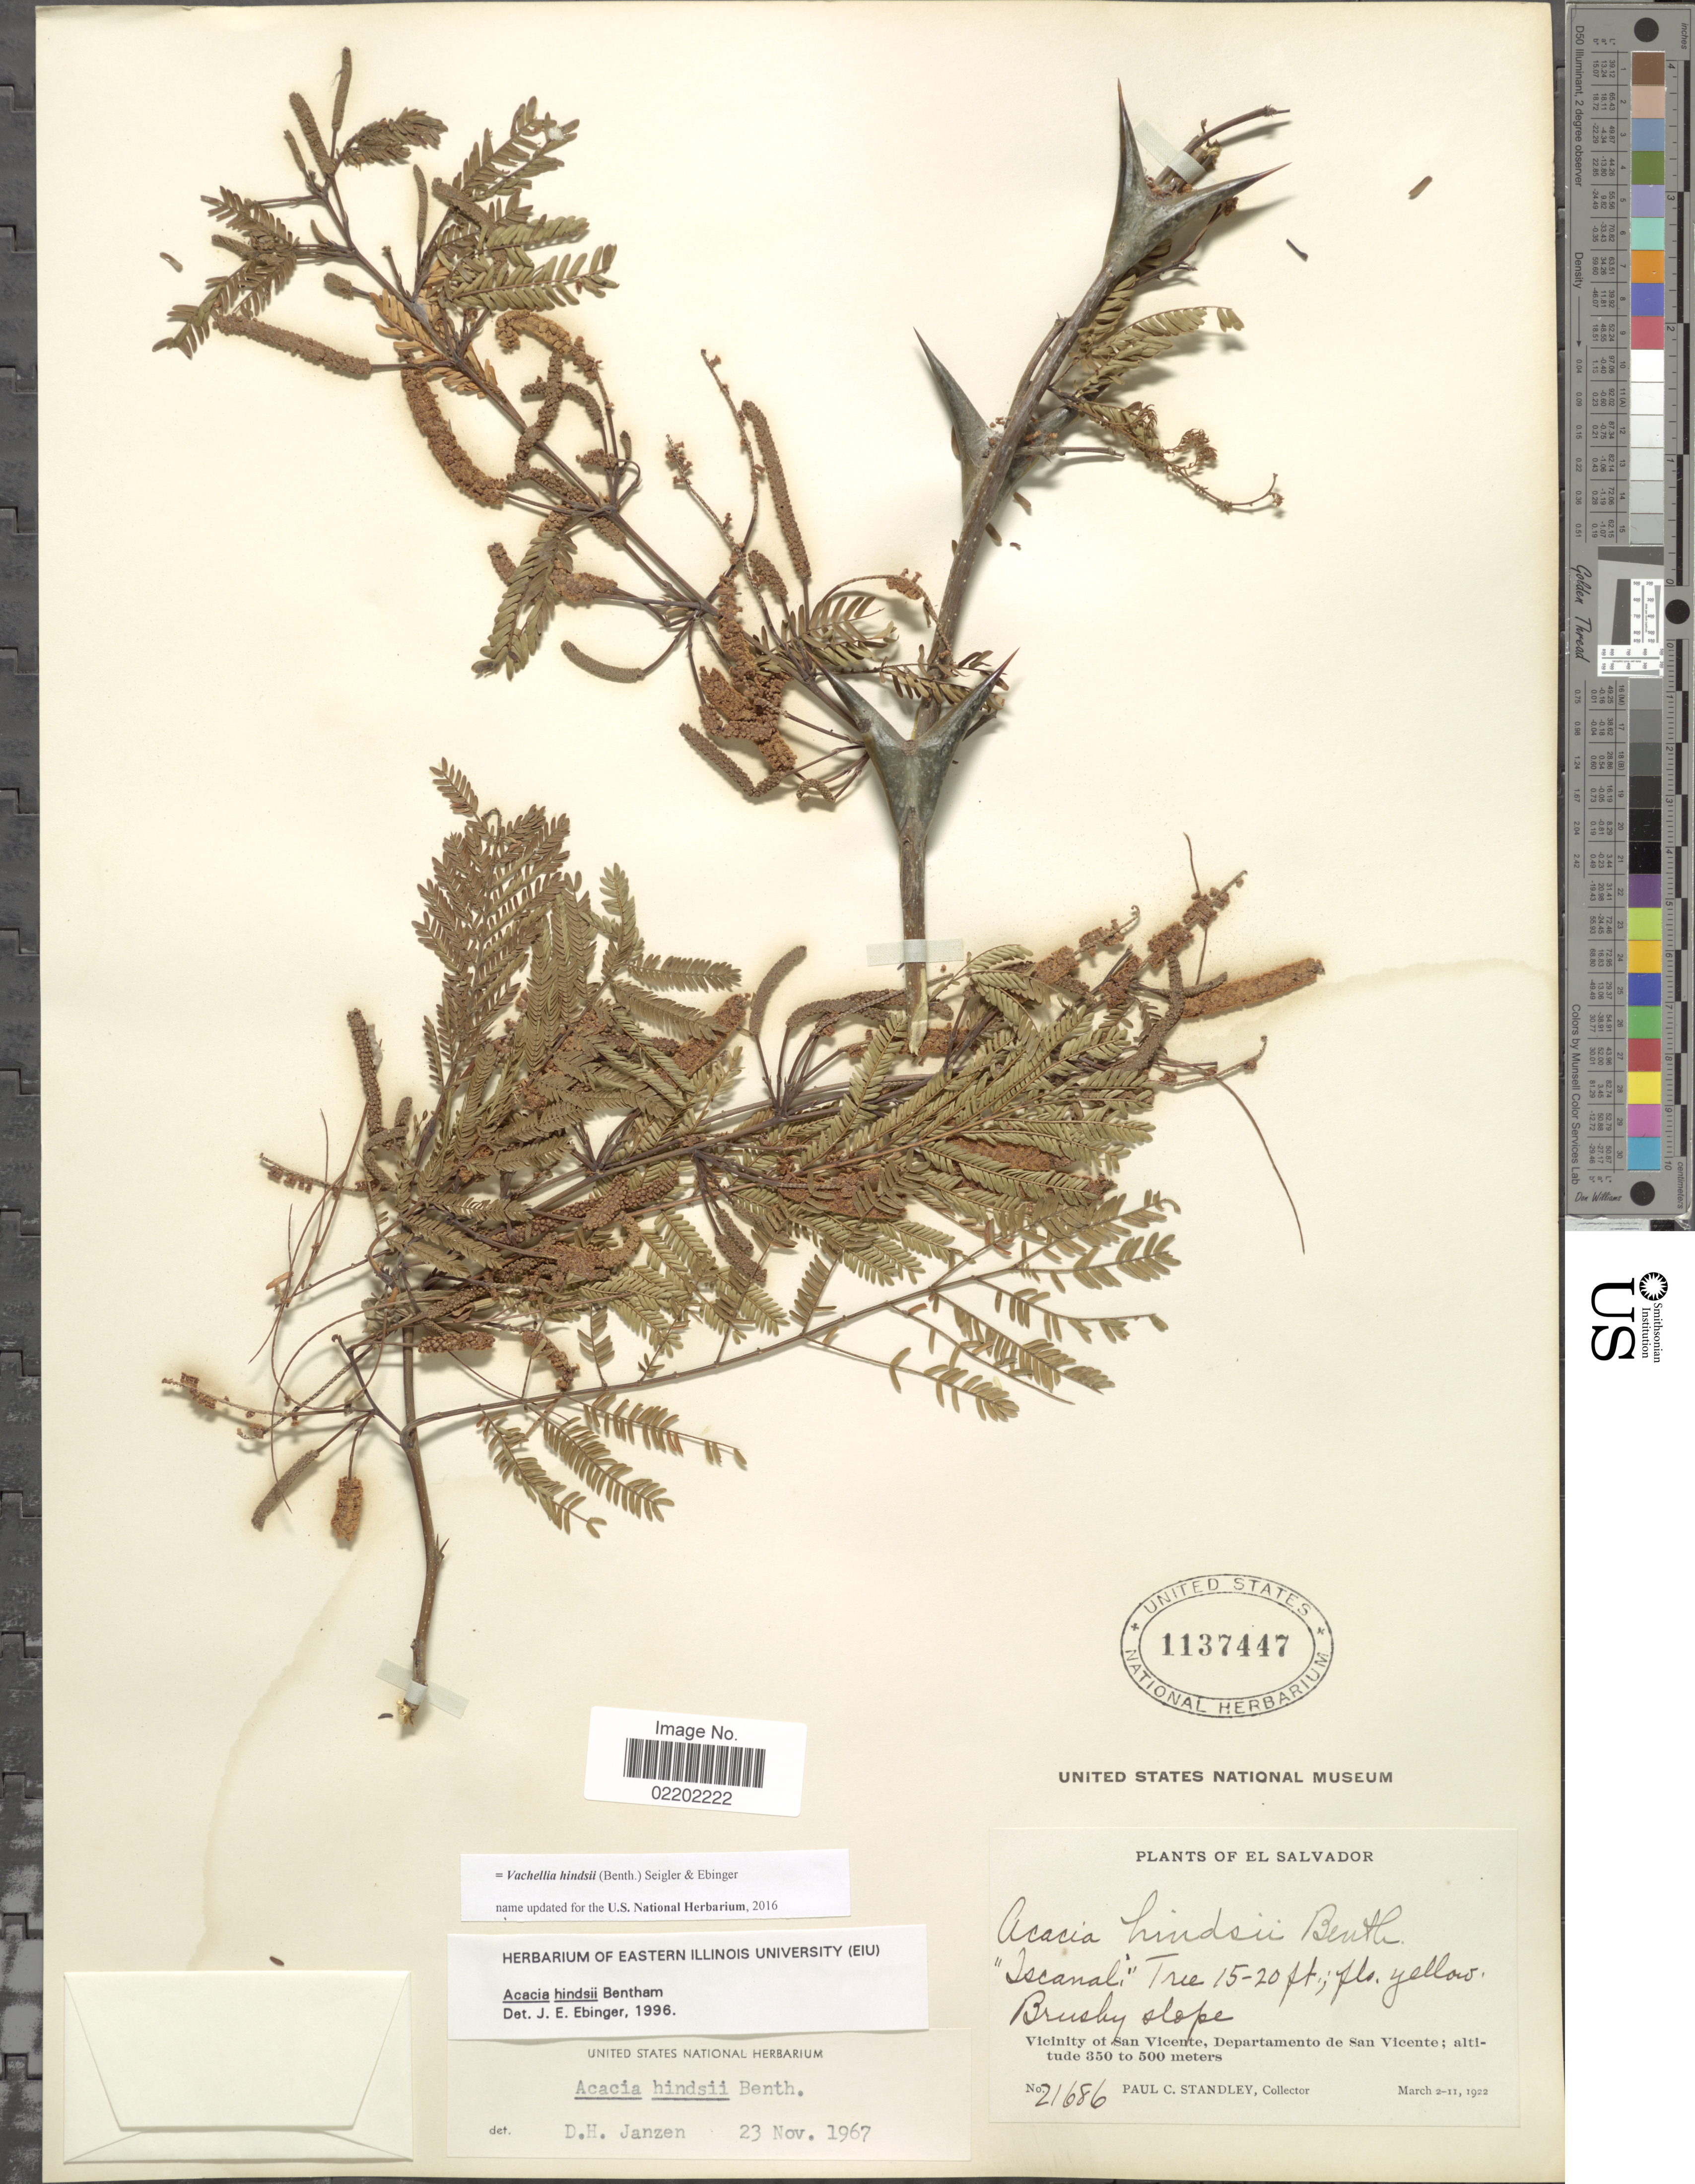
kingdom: Plantae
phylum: Tracheophyta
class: Magnoliopsida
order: Fabales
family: Fabaceae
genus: Vachellia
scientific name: Vachellia hindsii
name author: (Benth.) Seigler & Ebinger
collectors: P. C. Standley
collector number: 21686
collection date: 1922-03-02/1922-03-11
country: El Salvador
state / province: San Vincente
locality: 'Iscanal', Brushy slope, Vicinity of San Vicente, Departamento de San Vicente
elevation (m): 350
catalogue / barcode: US 1137447